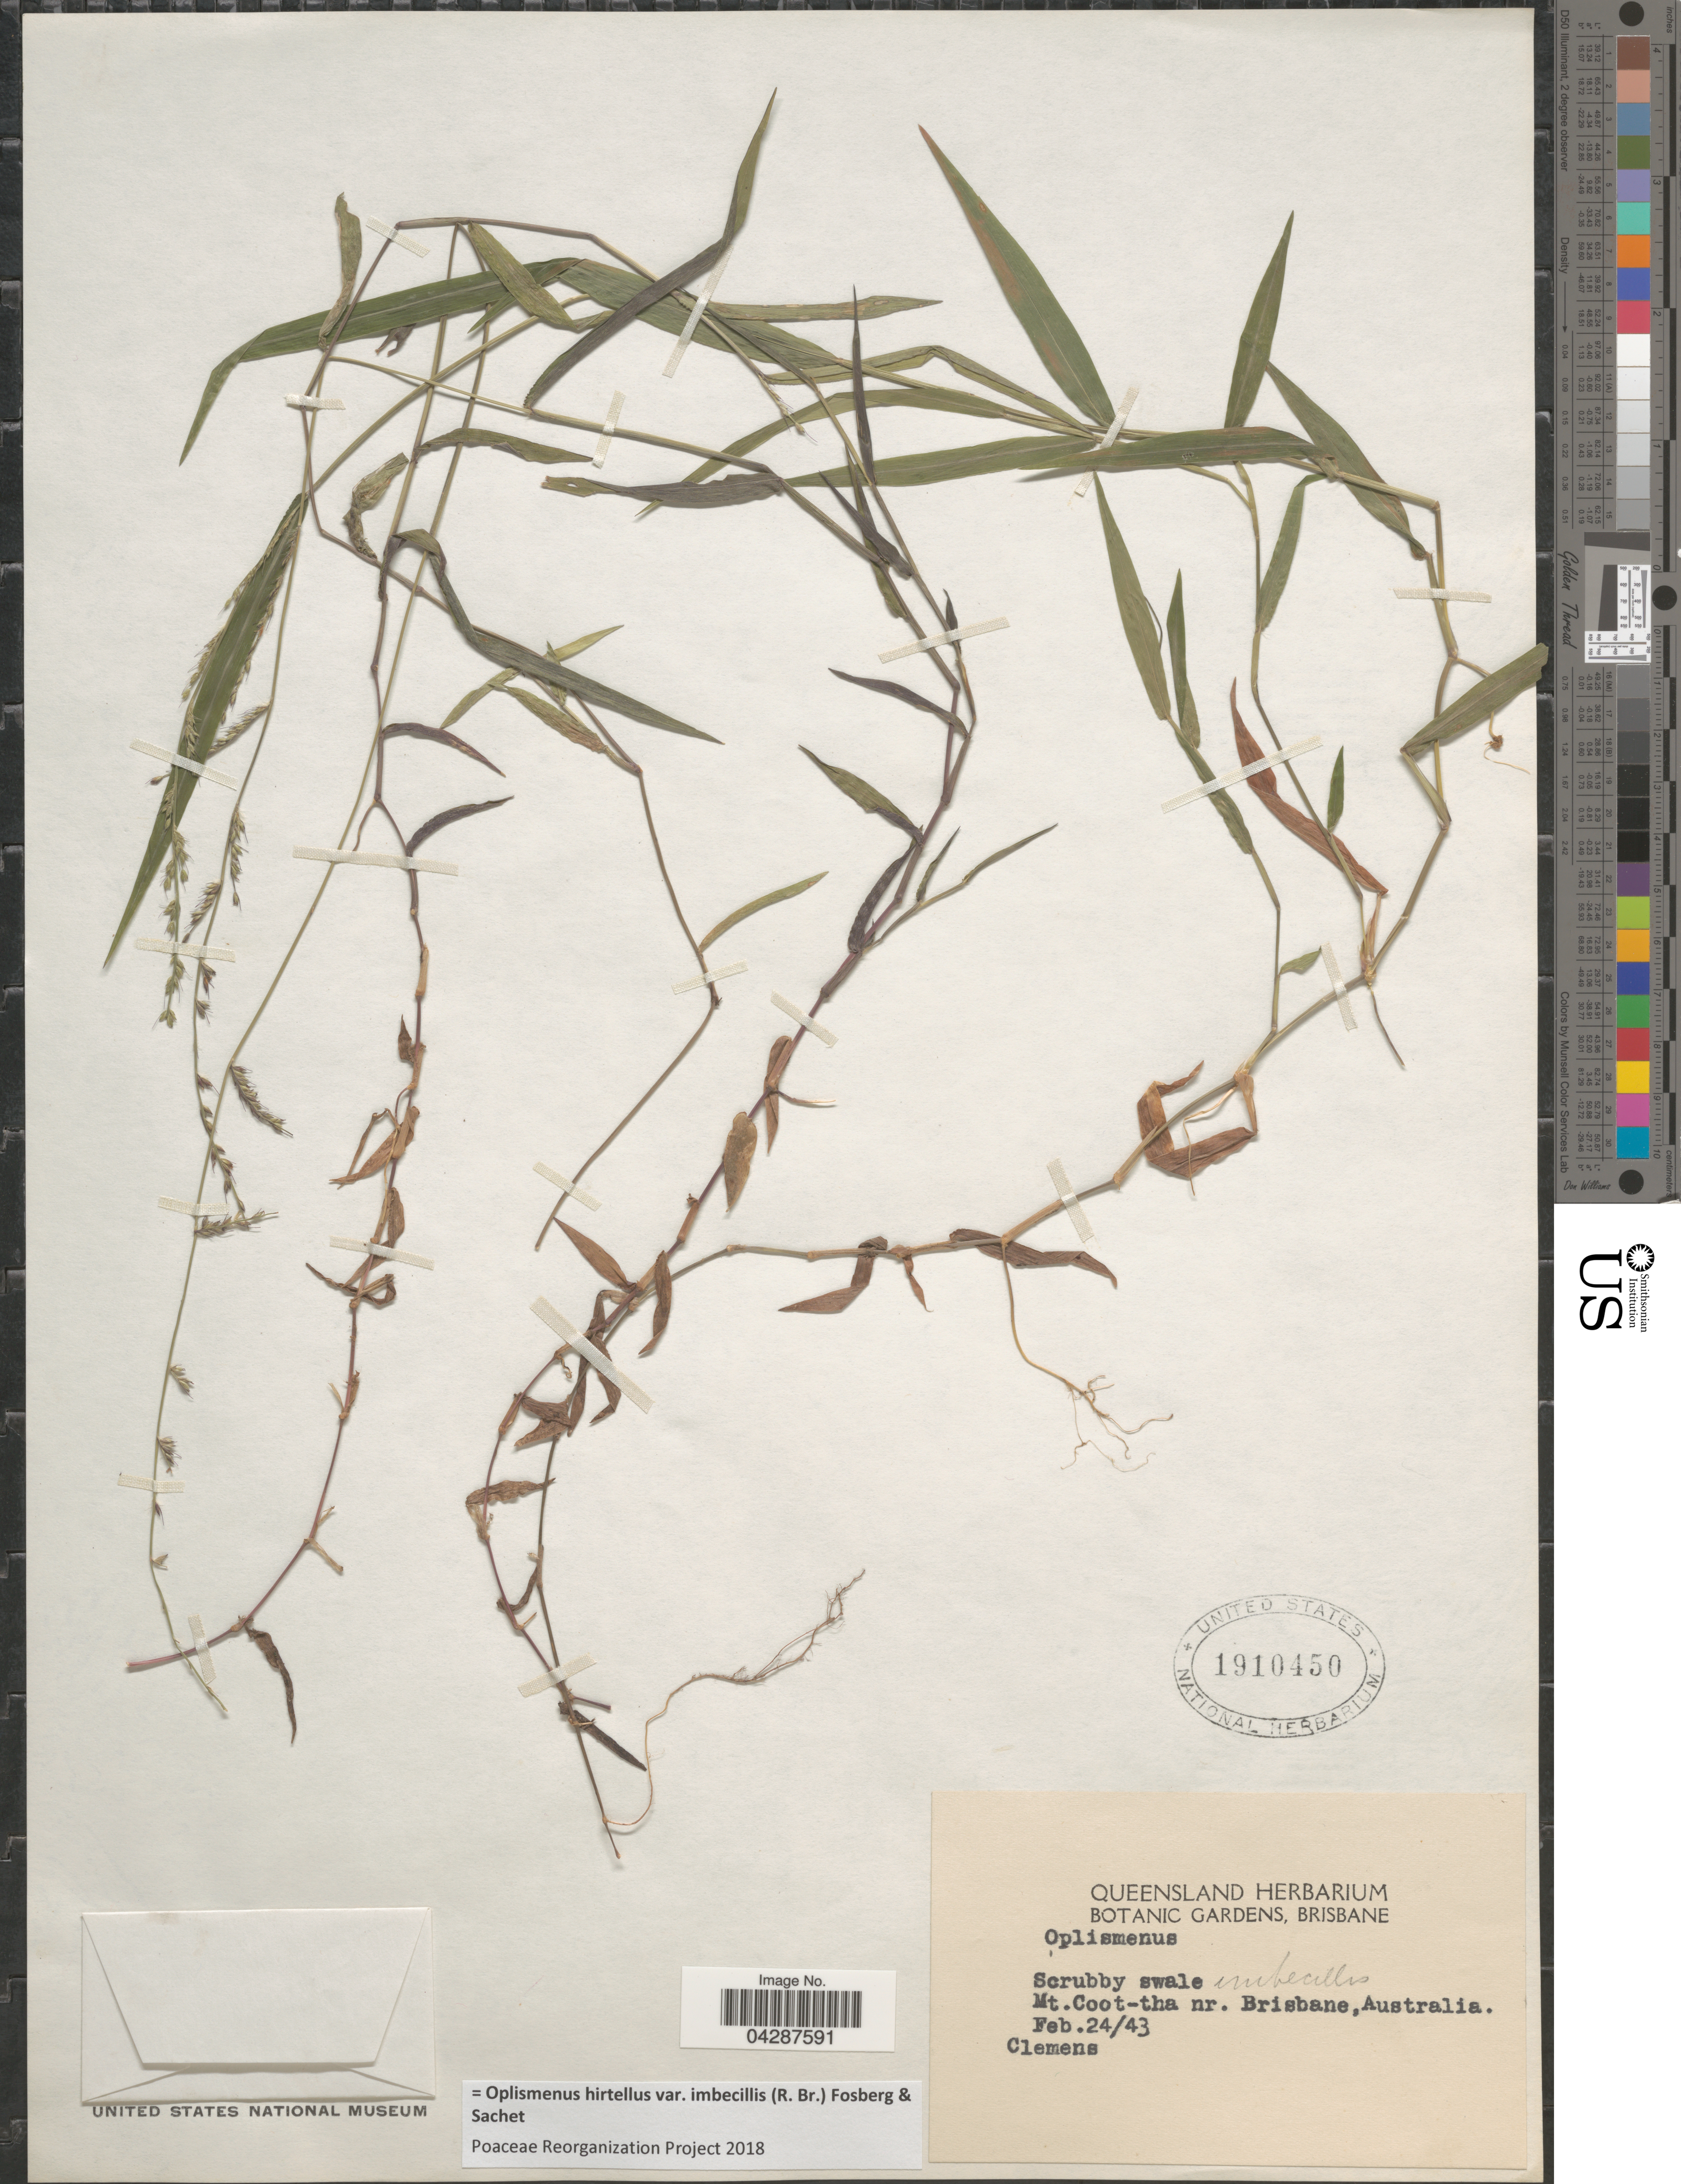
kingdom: Plantae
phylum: Tracheophyta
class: Liliopsida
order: Poales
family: Poaceae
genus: Oplismenus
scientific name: Oplismenus hirtellus var. imbecillis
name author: (R. Br.) Fosberg & Sachet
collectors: -. Clemens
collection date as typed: Transcribed d/m/y: 24/2/43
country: Australia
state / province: Queensland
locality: Mt. Coot-tha nr. Brisbane.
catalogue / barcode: US 1910450